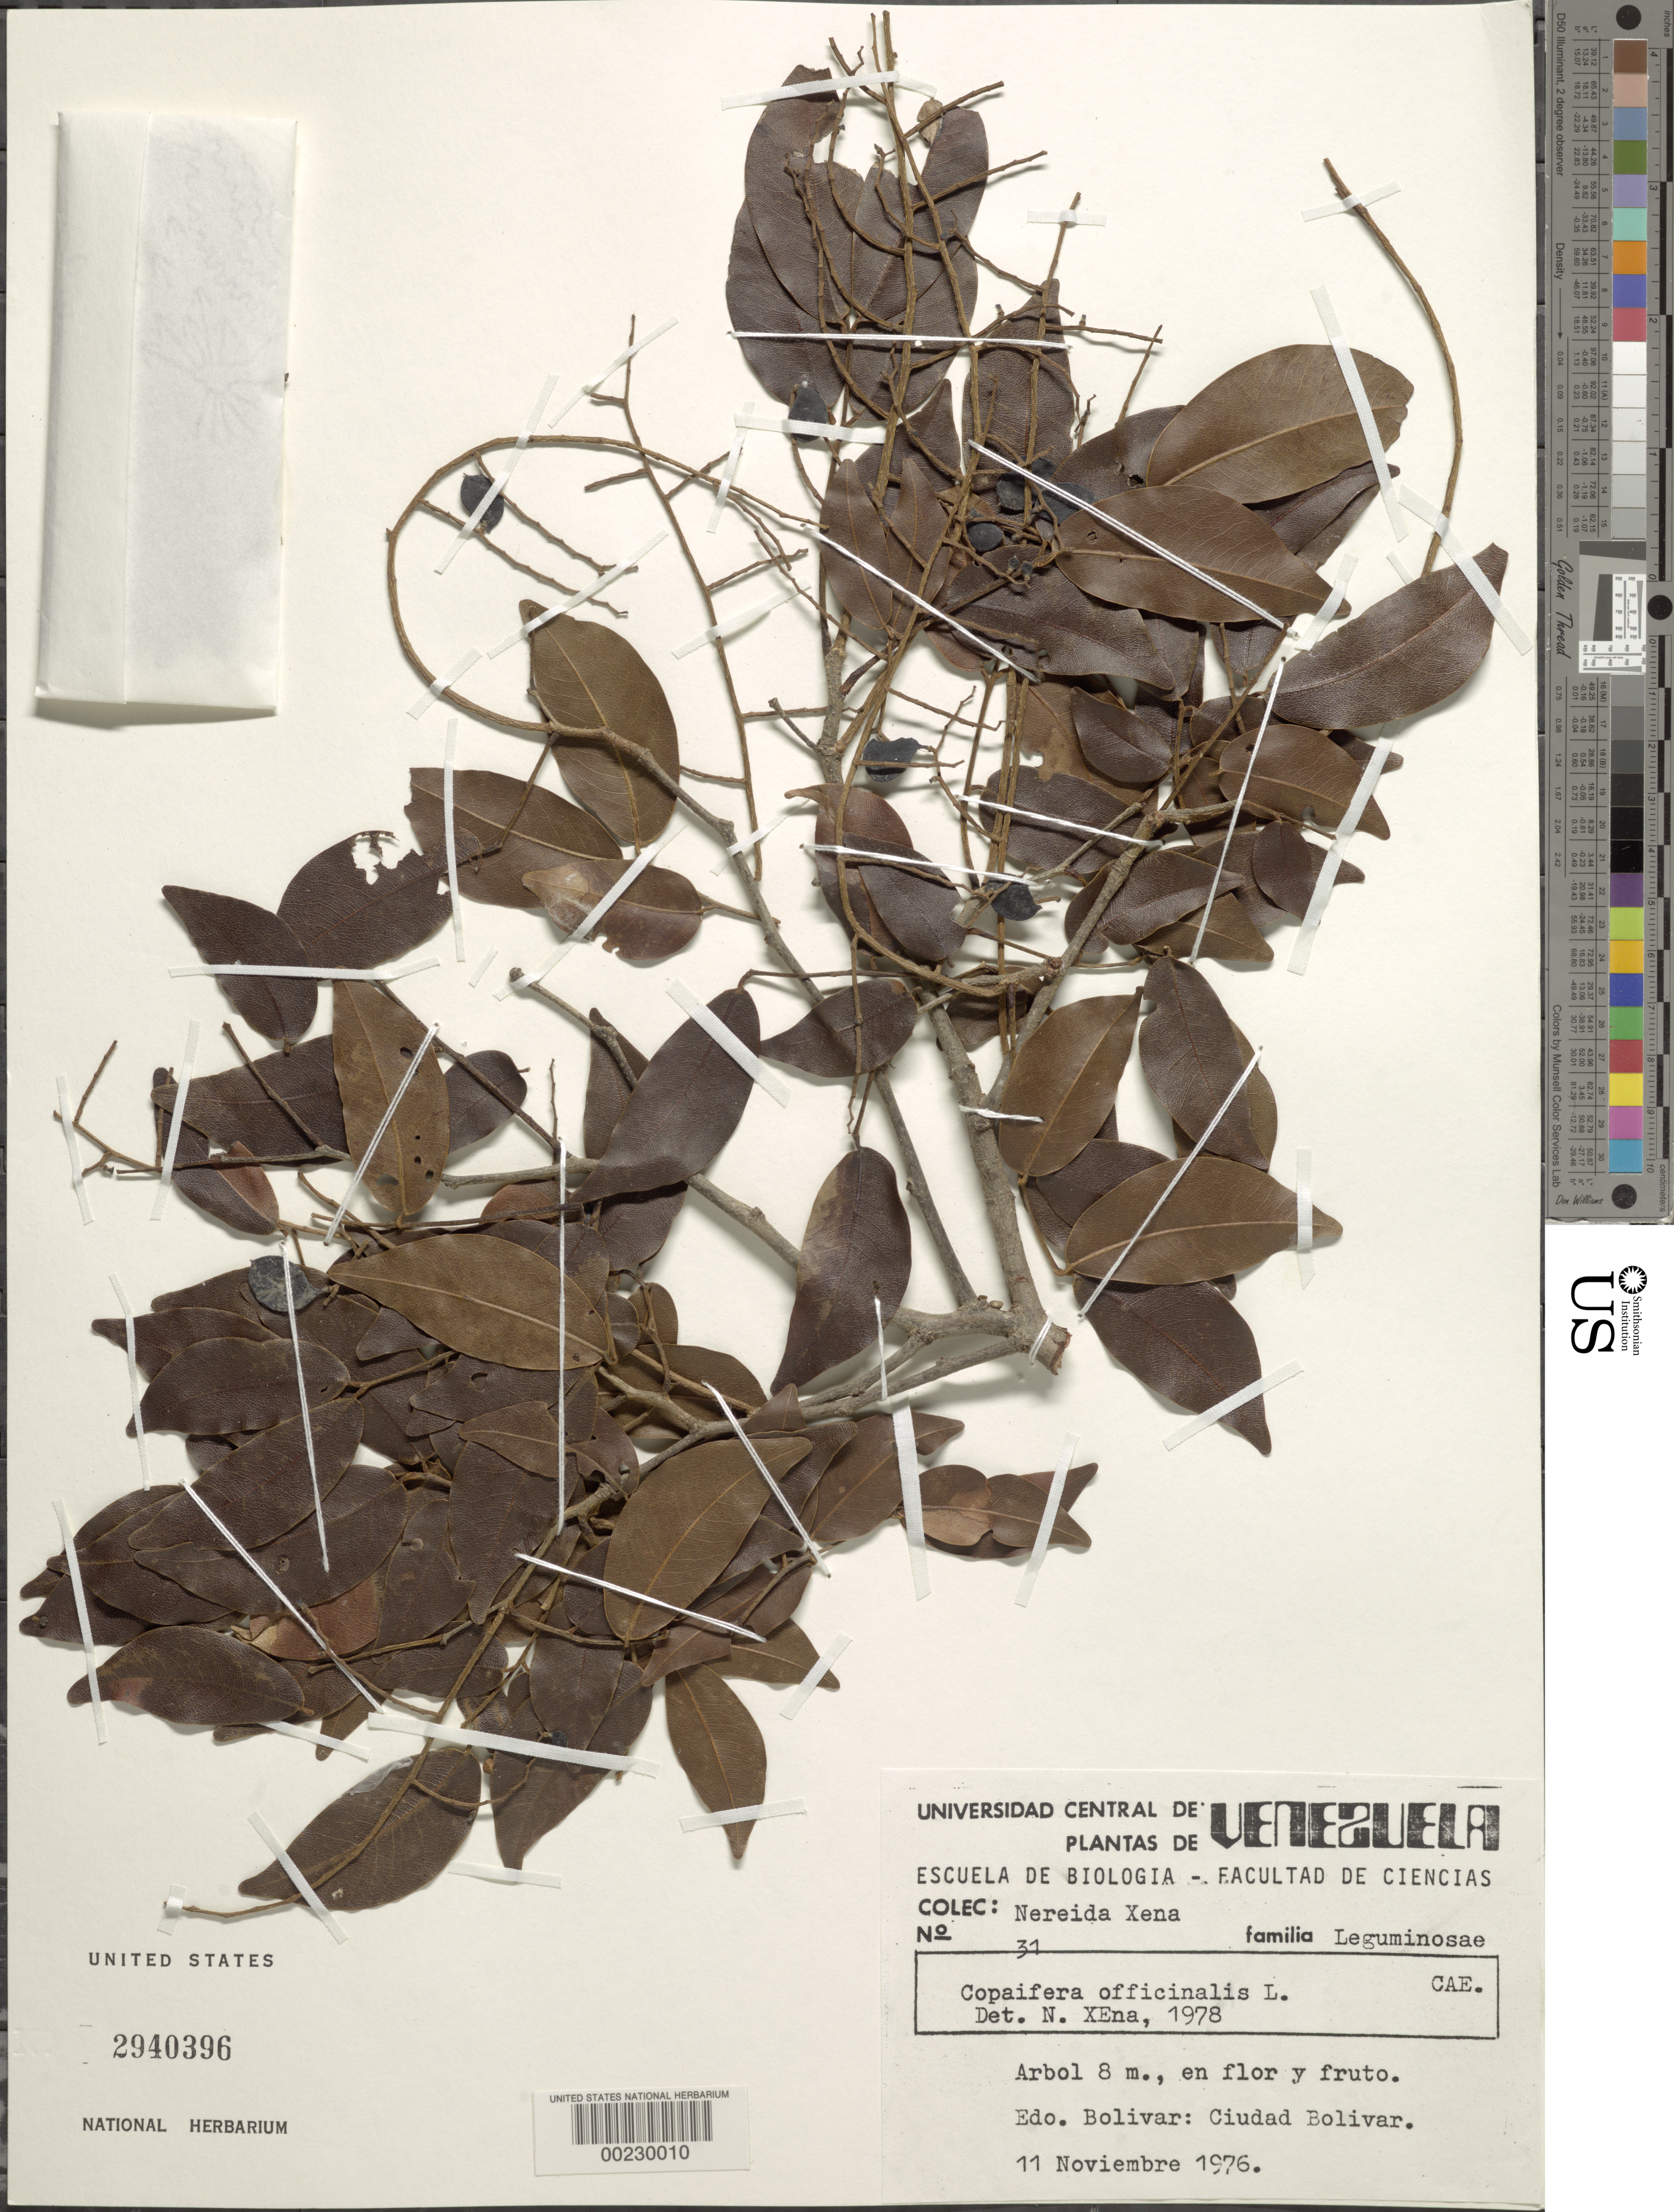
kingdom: Plantae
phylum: Tracheophyta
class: Magnoliopsida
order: Fabales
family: Fabaceae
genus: Copaifera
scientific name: Copaifera officinalis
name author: (Jacq.) L.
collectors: N. Xena de Enrech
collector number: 31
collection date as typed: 11 Nov 1976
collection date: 1976-11-11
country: Venezuela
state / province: Bolivar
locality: Ciudad bolivar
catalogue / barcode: US 2940396